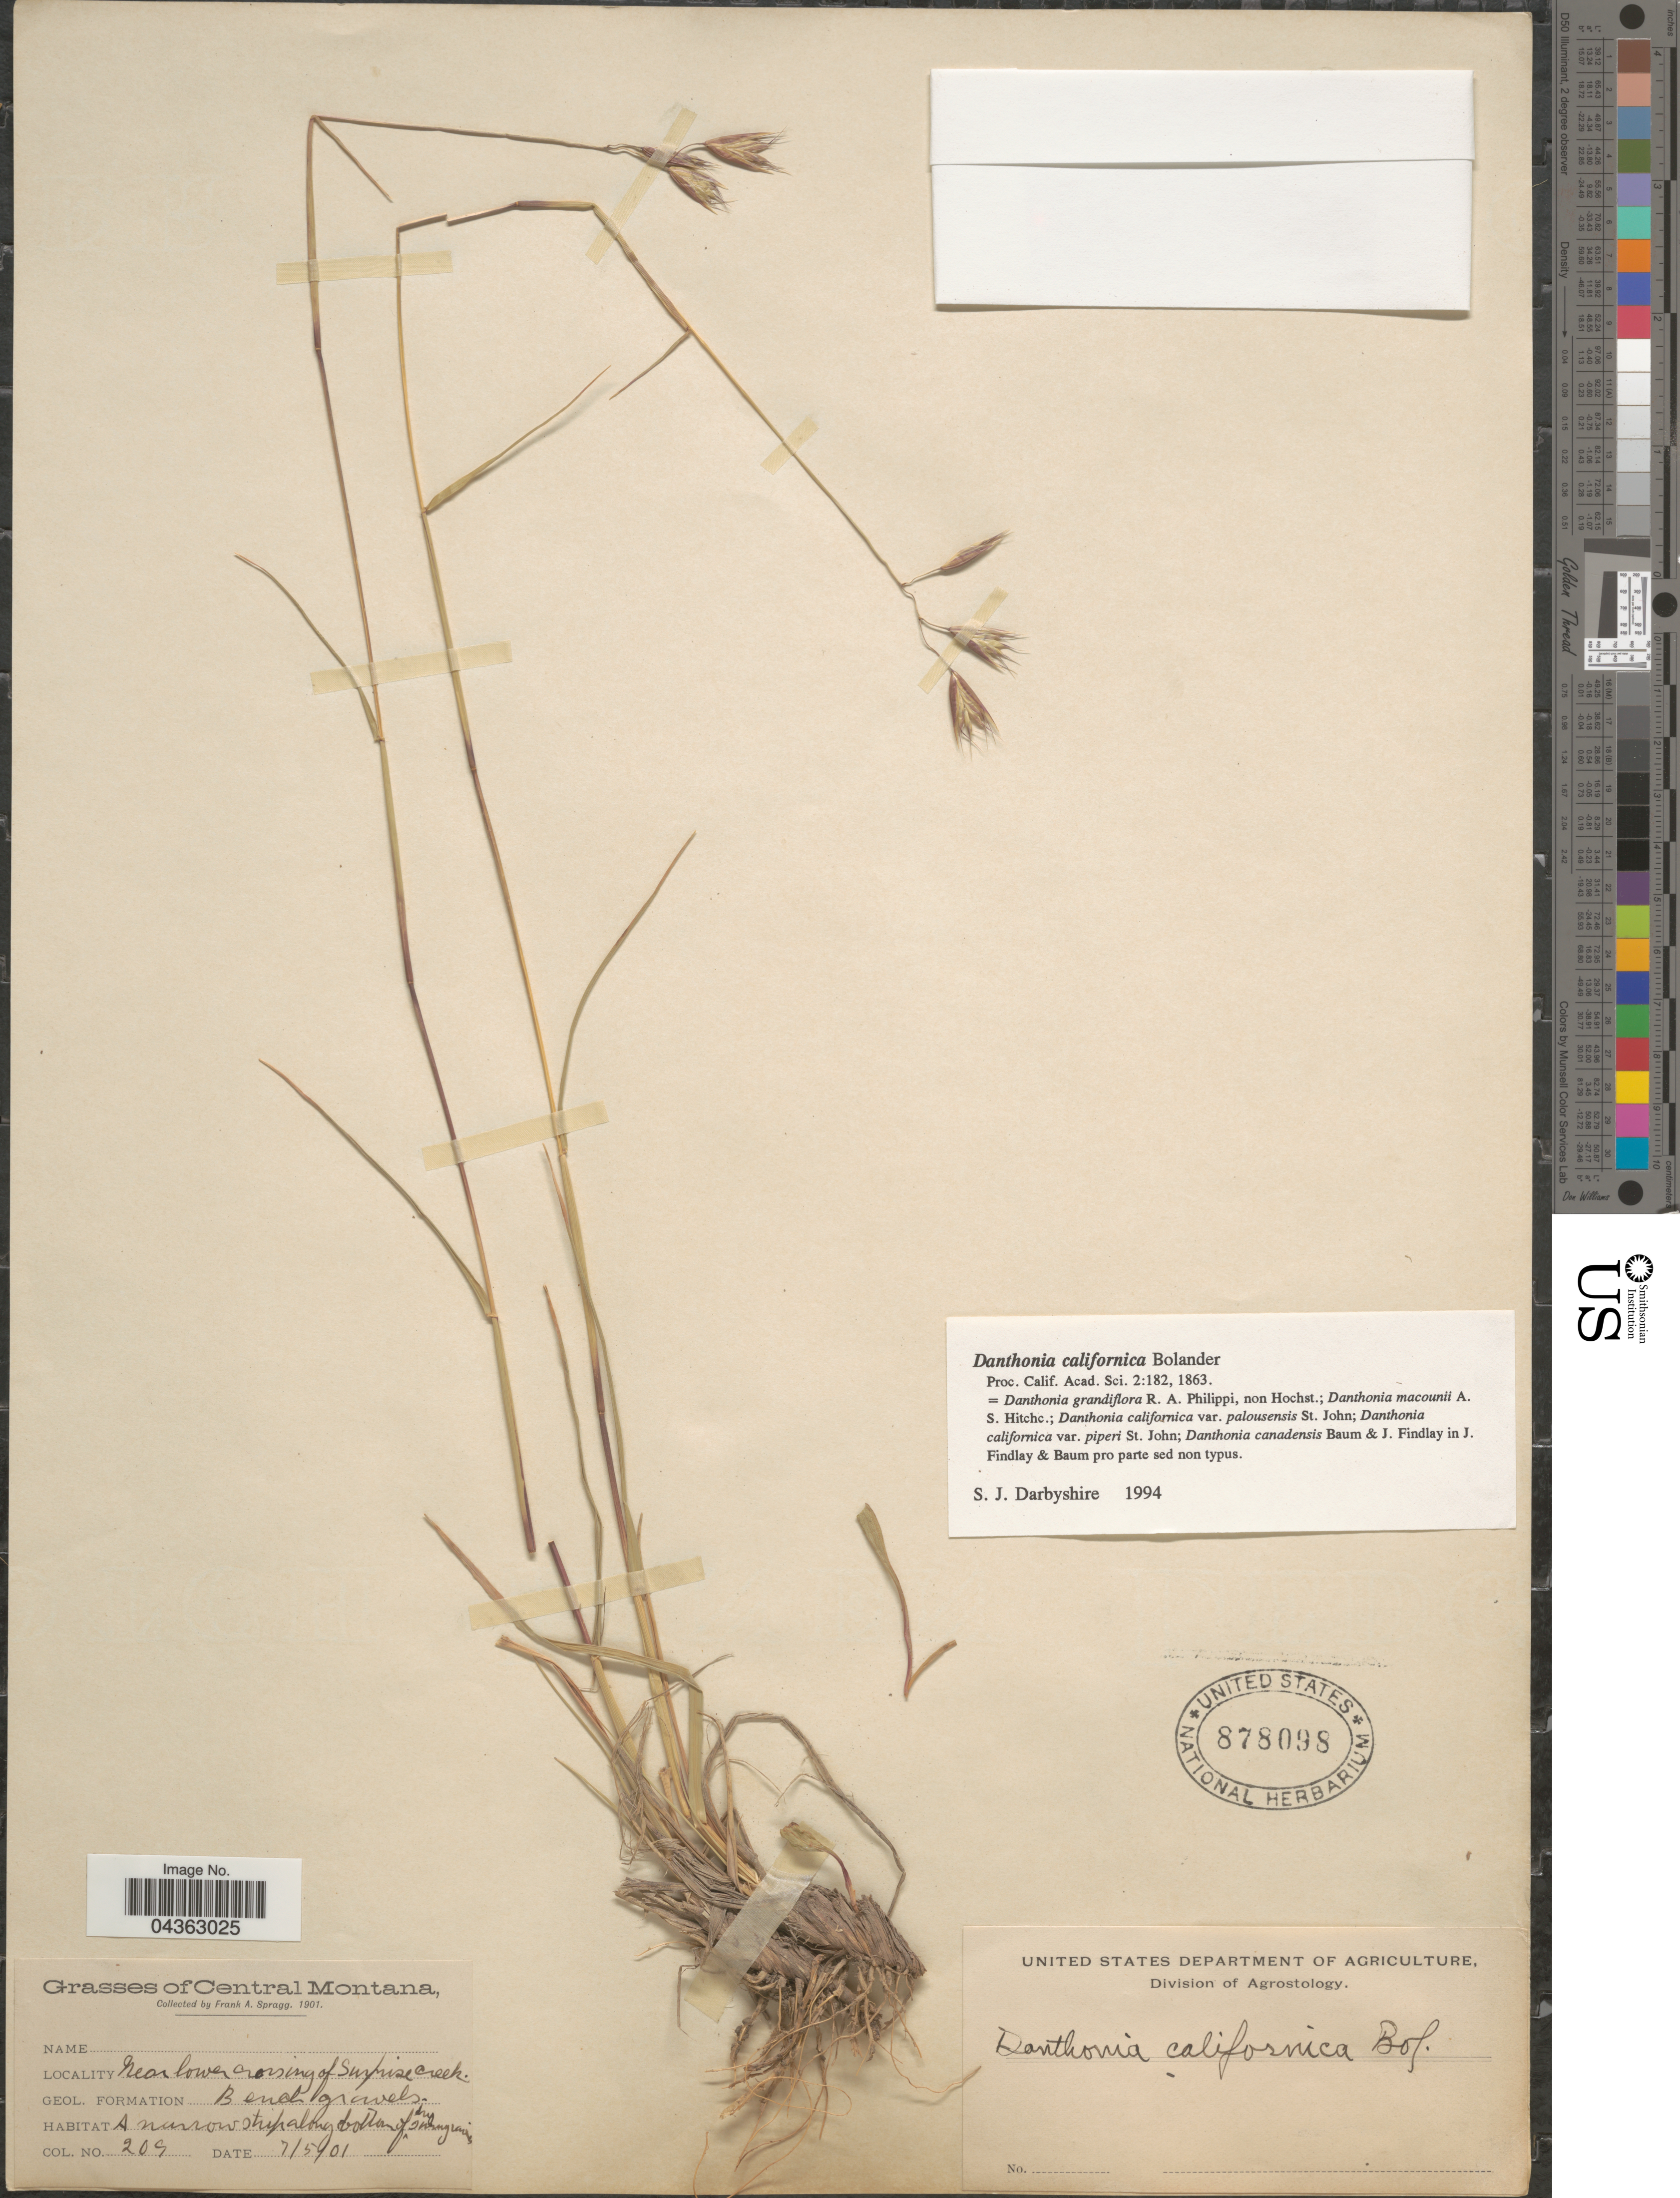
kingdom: Plantae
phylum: Tracheophyta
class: Liliopsida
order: Poales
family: Poaceae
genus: Danthonia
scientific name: Danthonia californica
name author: Bol.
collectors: F. Spragg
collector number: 209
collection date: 1901-07-05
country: United States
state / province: Montana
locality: Central Montana. Near lower crossing of Surprise creek.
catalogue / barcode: US 878098